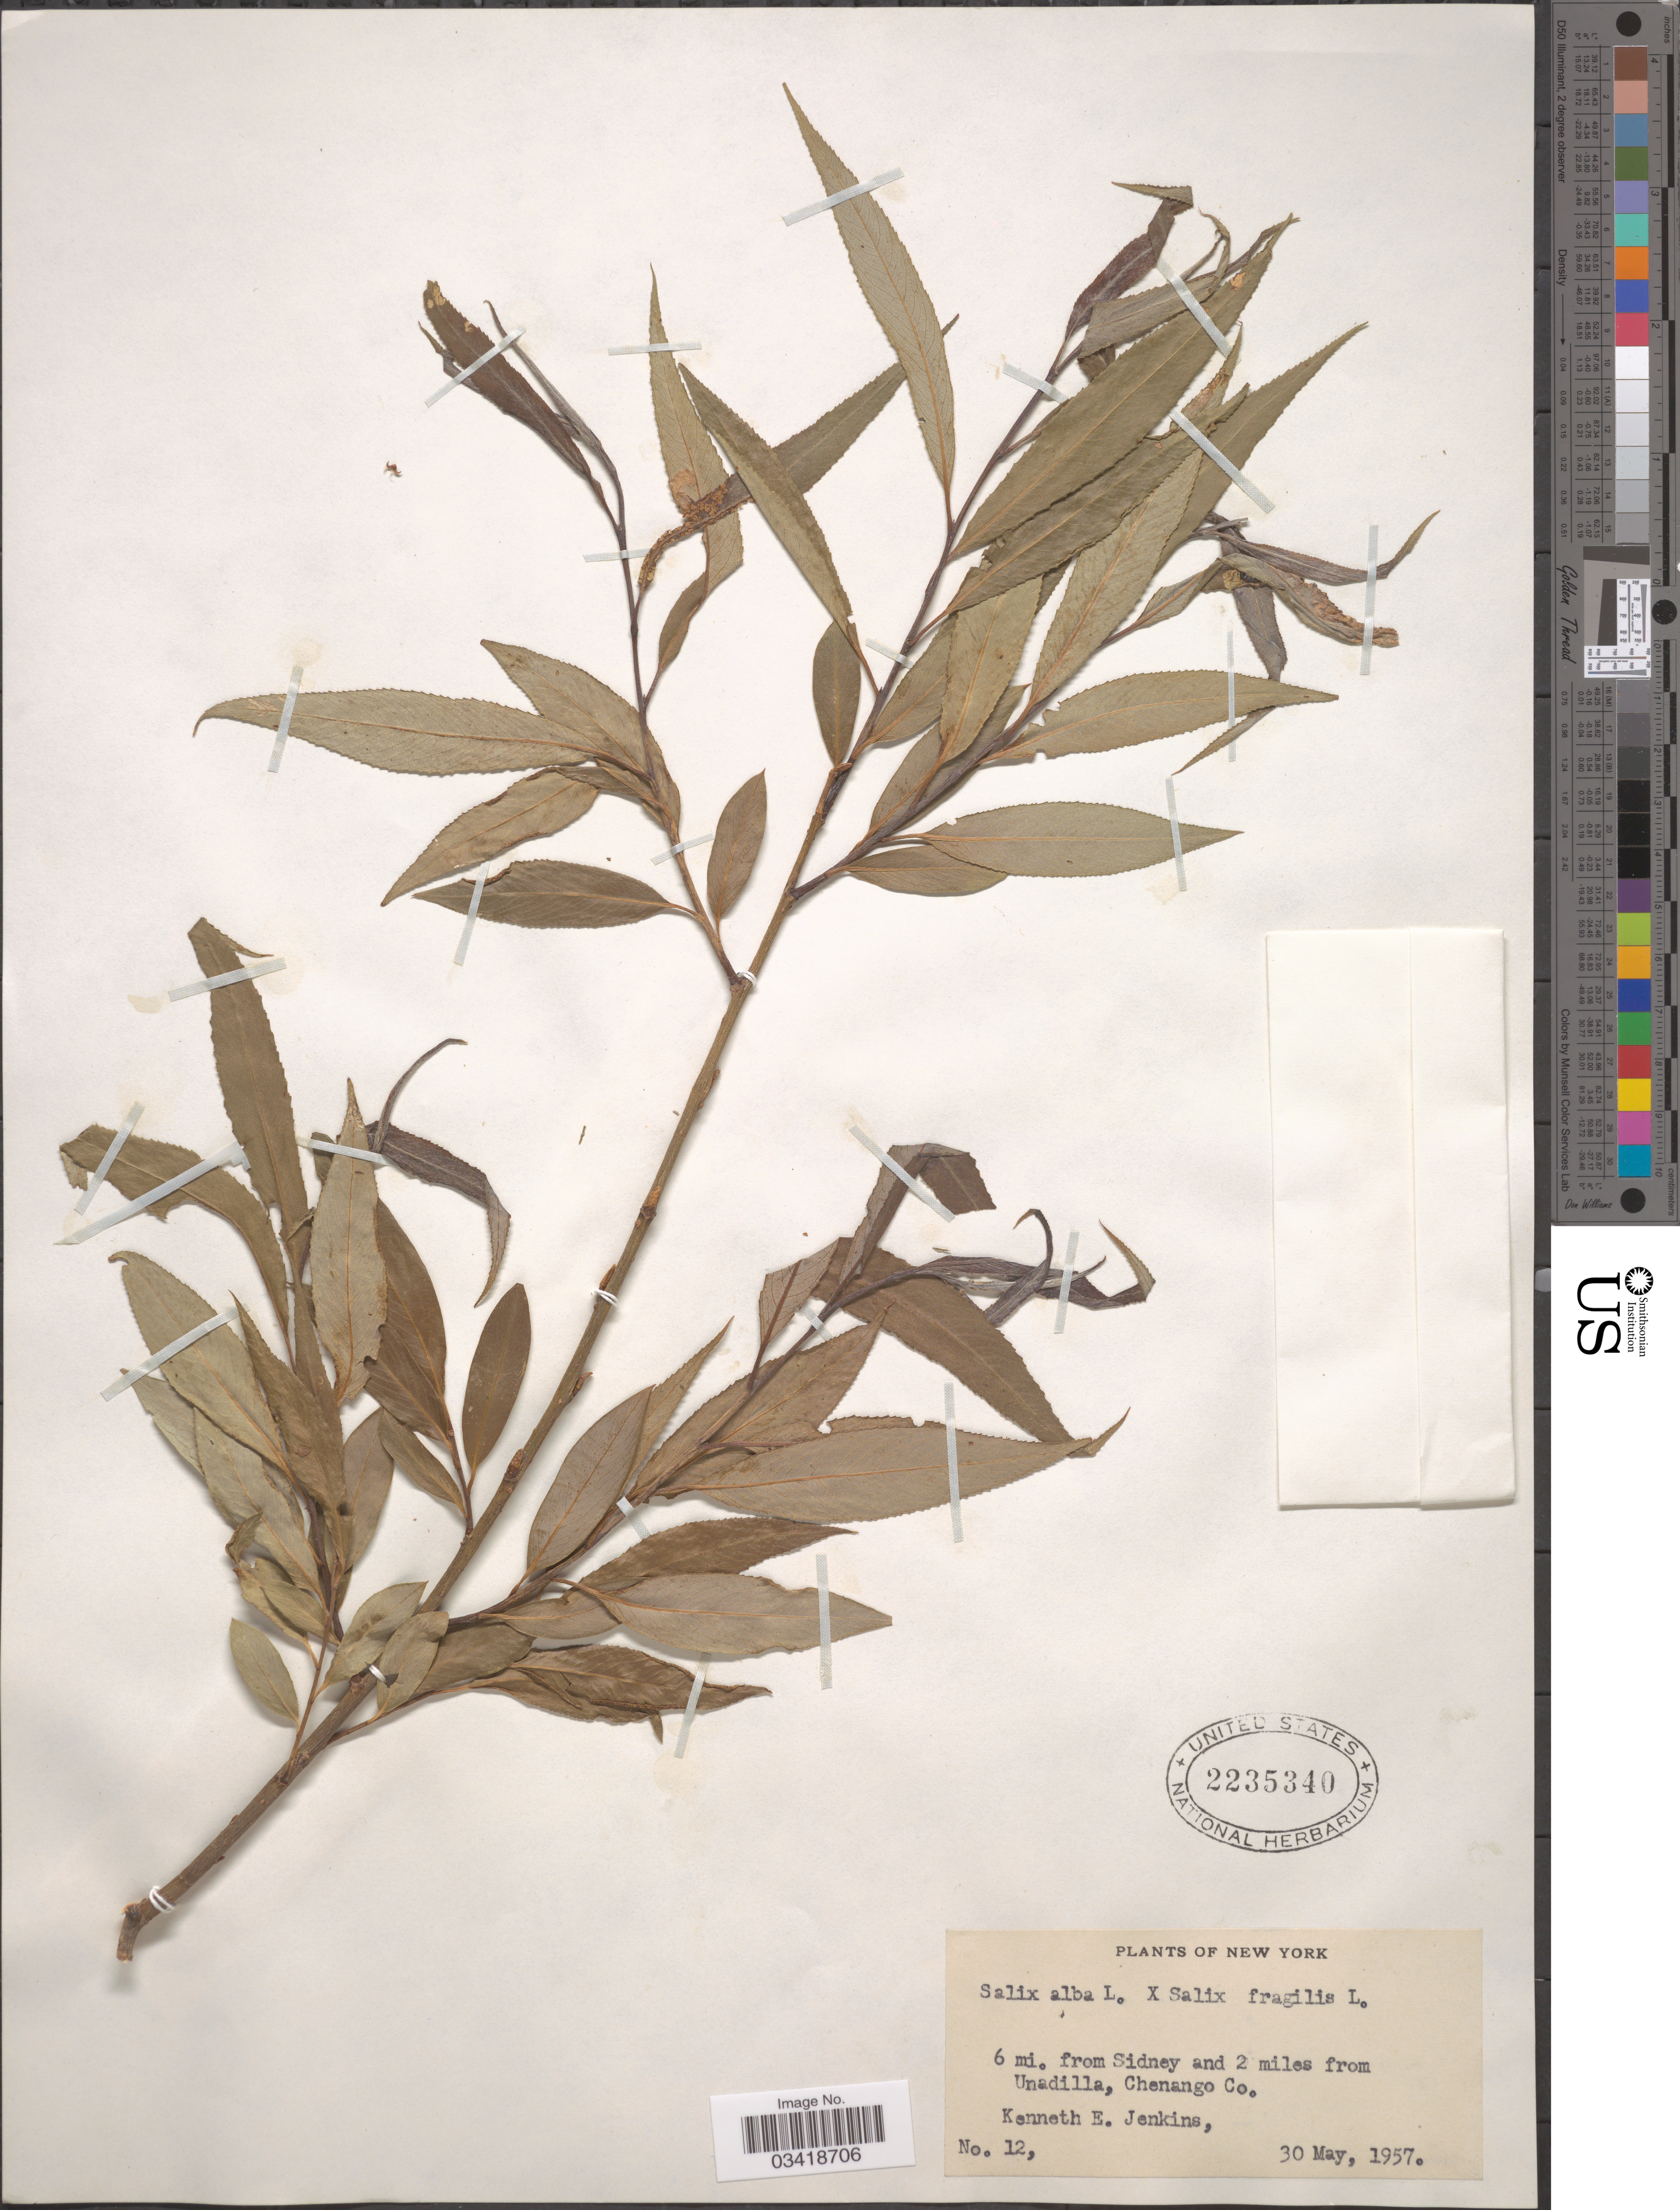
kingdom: Plantae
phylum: Tracheophyta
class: Magnoliopsida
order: Malpighiales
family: Salicaceae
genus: Salix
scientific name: Salix alba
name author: L.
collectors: K. Jenkins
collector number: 12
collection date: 1957-05-30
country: United States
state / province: New York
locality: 6 mi. from Sidney and 2 miles from Unadilla, Chenango Co.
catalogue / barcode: US 2235340